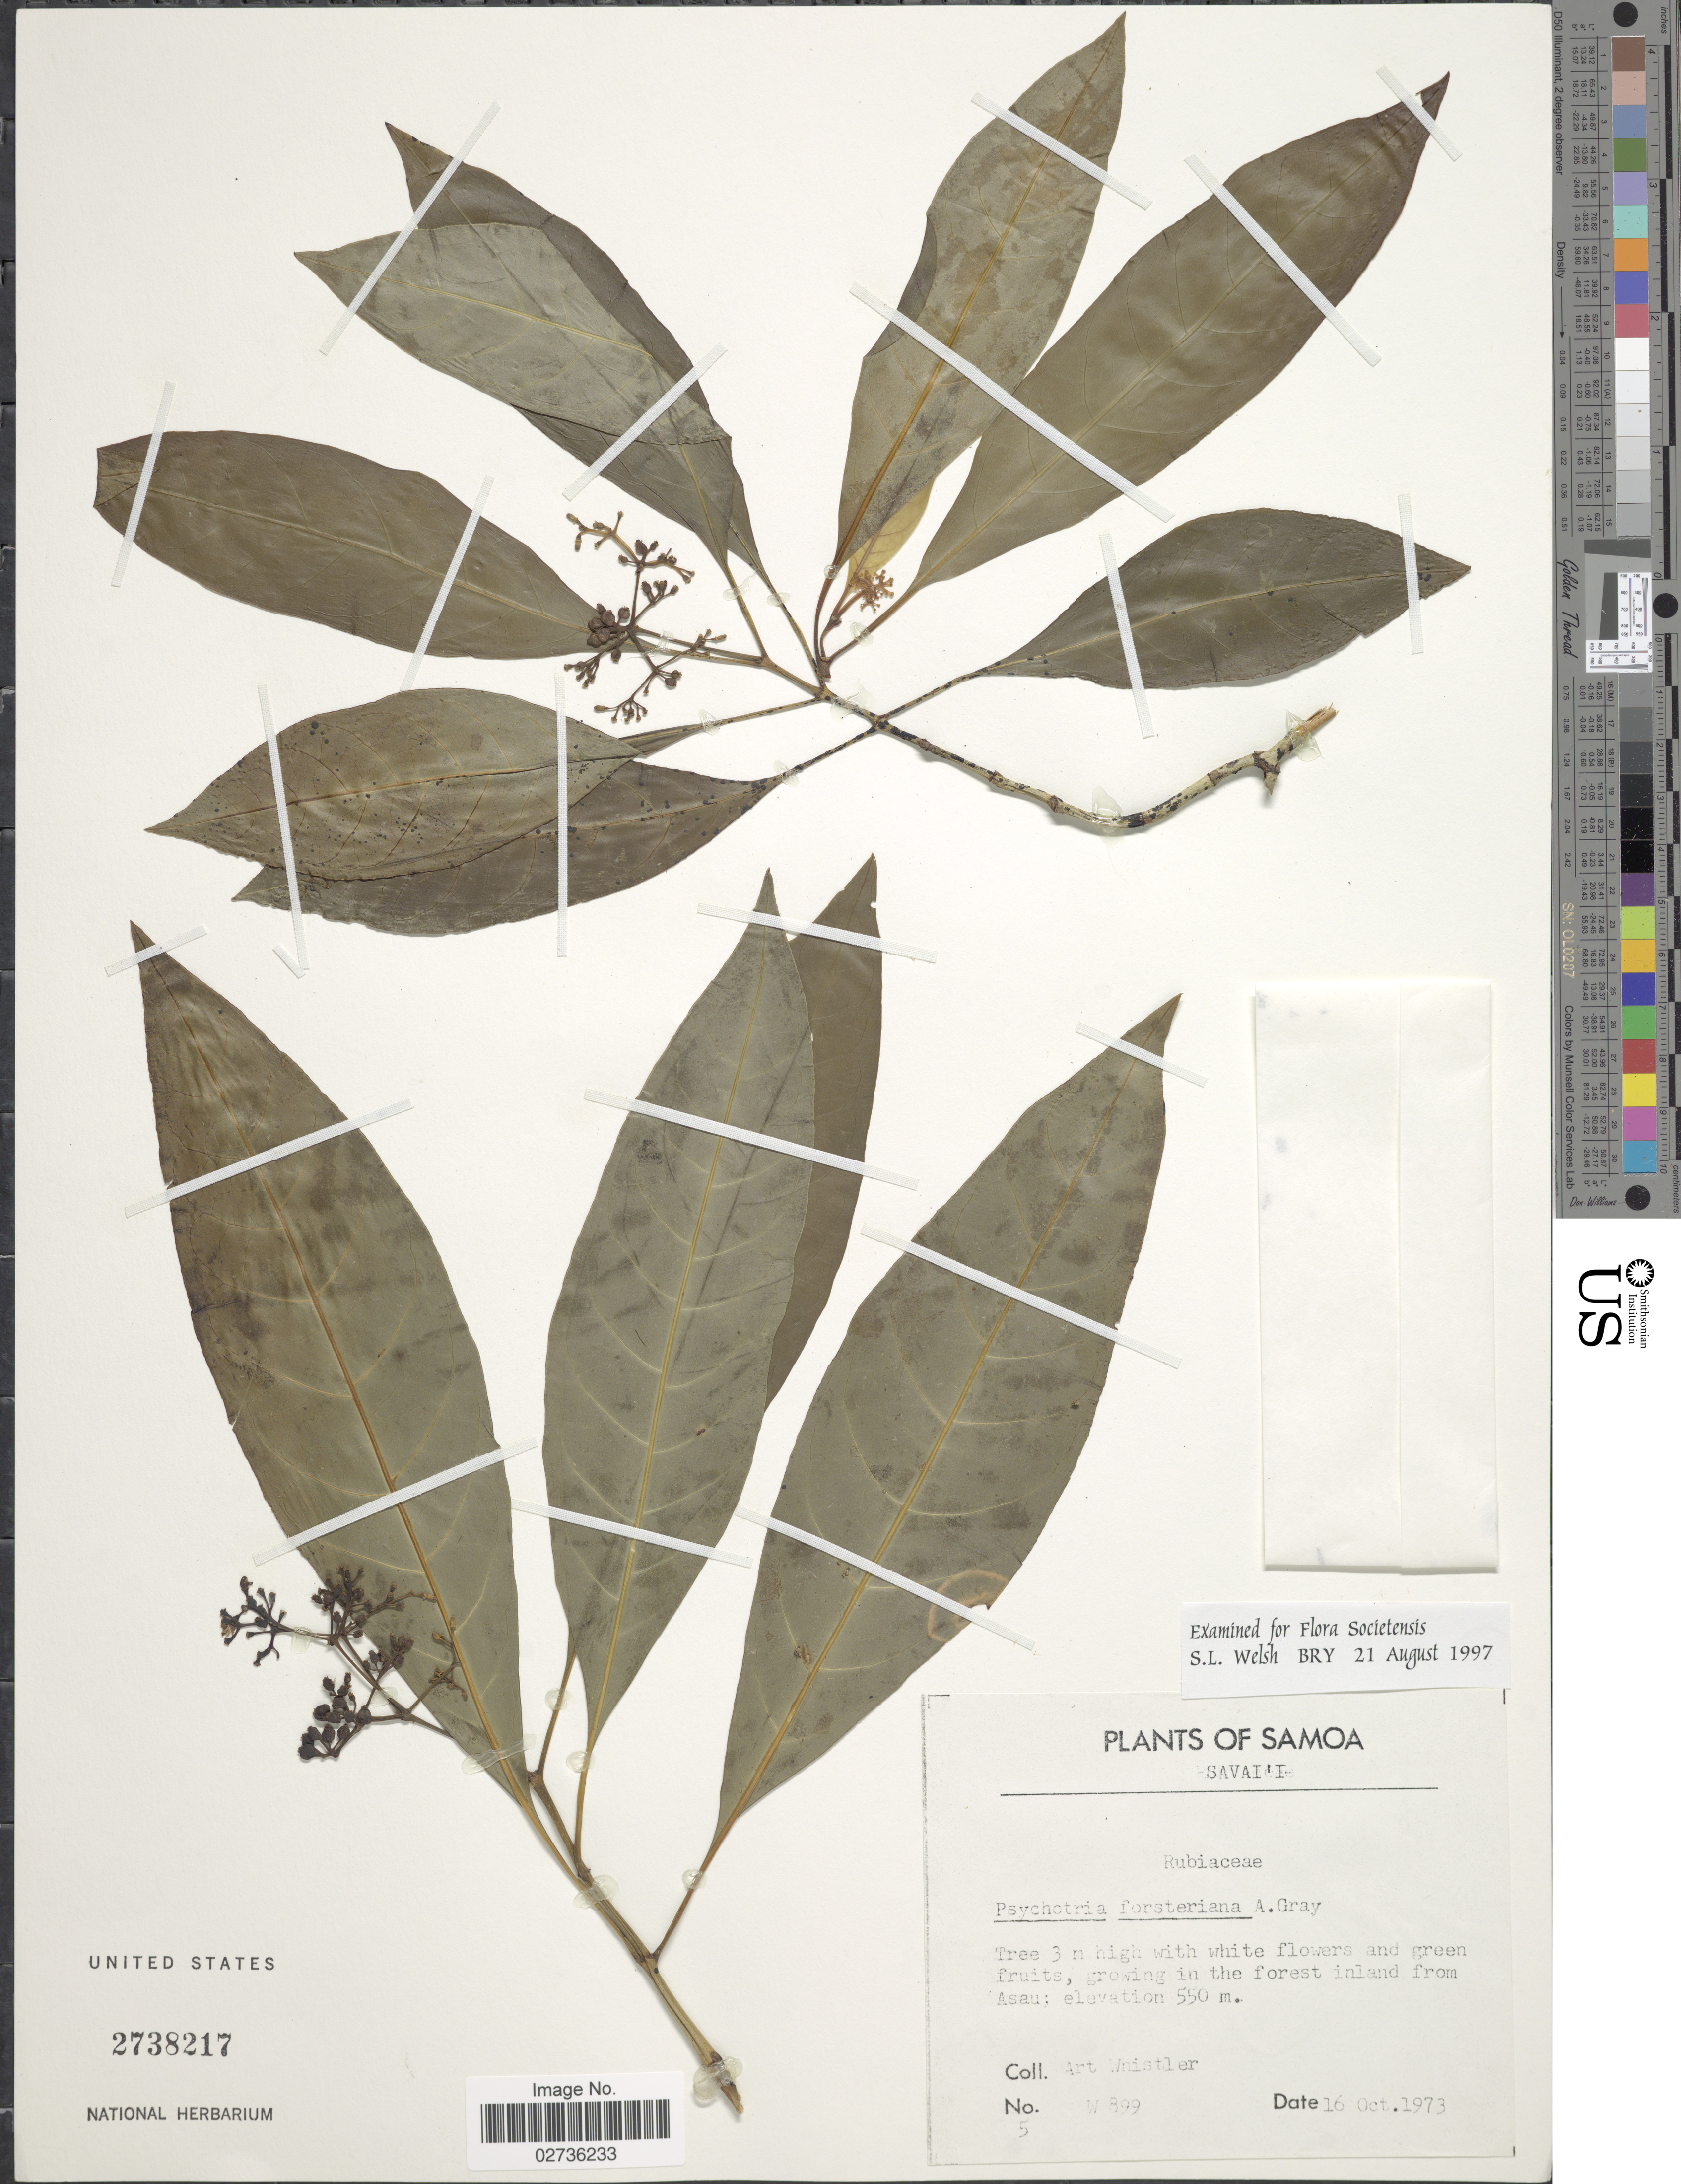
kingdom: Plantae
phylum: Tracheophyta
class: Magnoliopsida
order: Gentianales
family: Rubiaceae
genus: Psychotria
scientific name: Psychotria forsteriana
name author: A. Gray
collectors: A. Whistler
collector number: W 899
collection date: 1973-10-16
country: Samoa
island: Savai'i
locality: Savai'i. Growing in the forest inland from Asau.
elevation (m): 550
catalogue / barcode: US 2738217